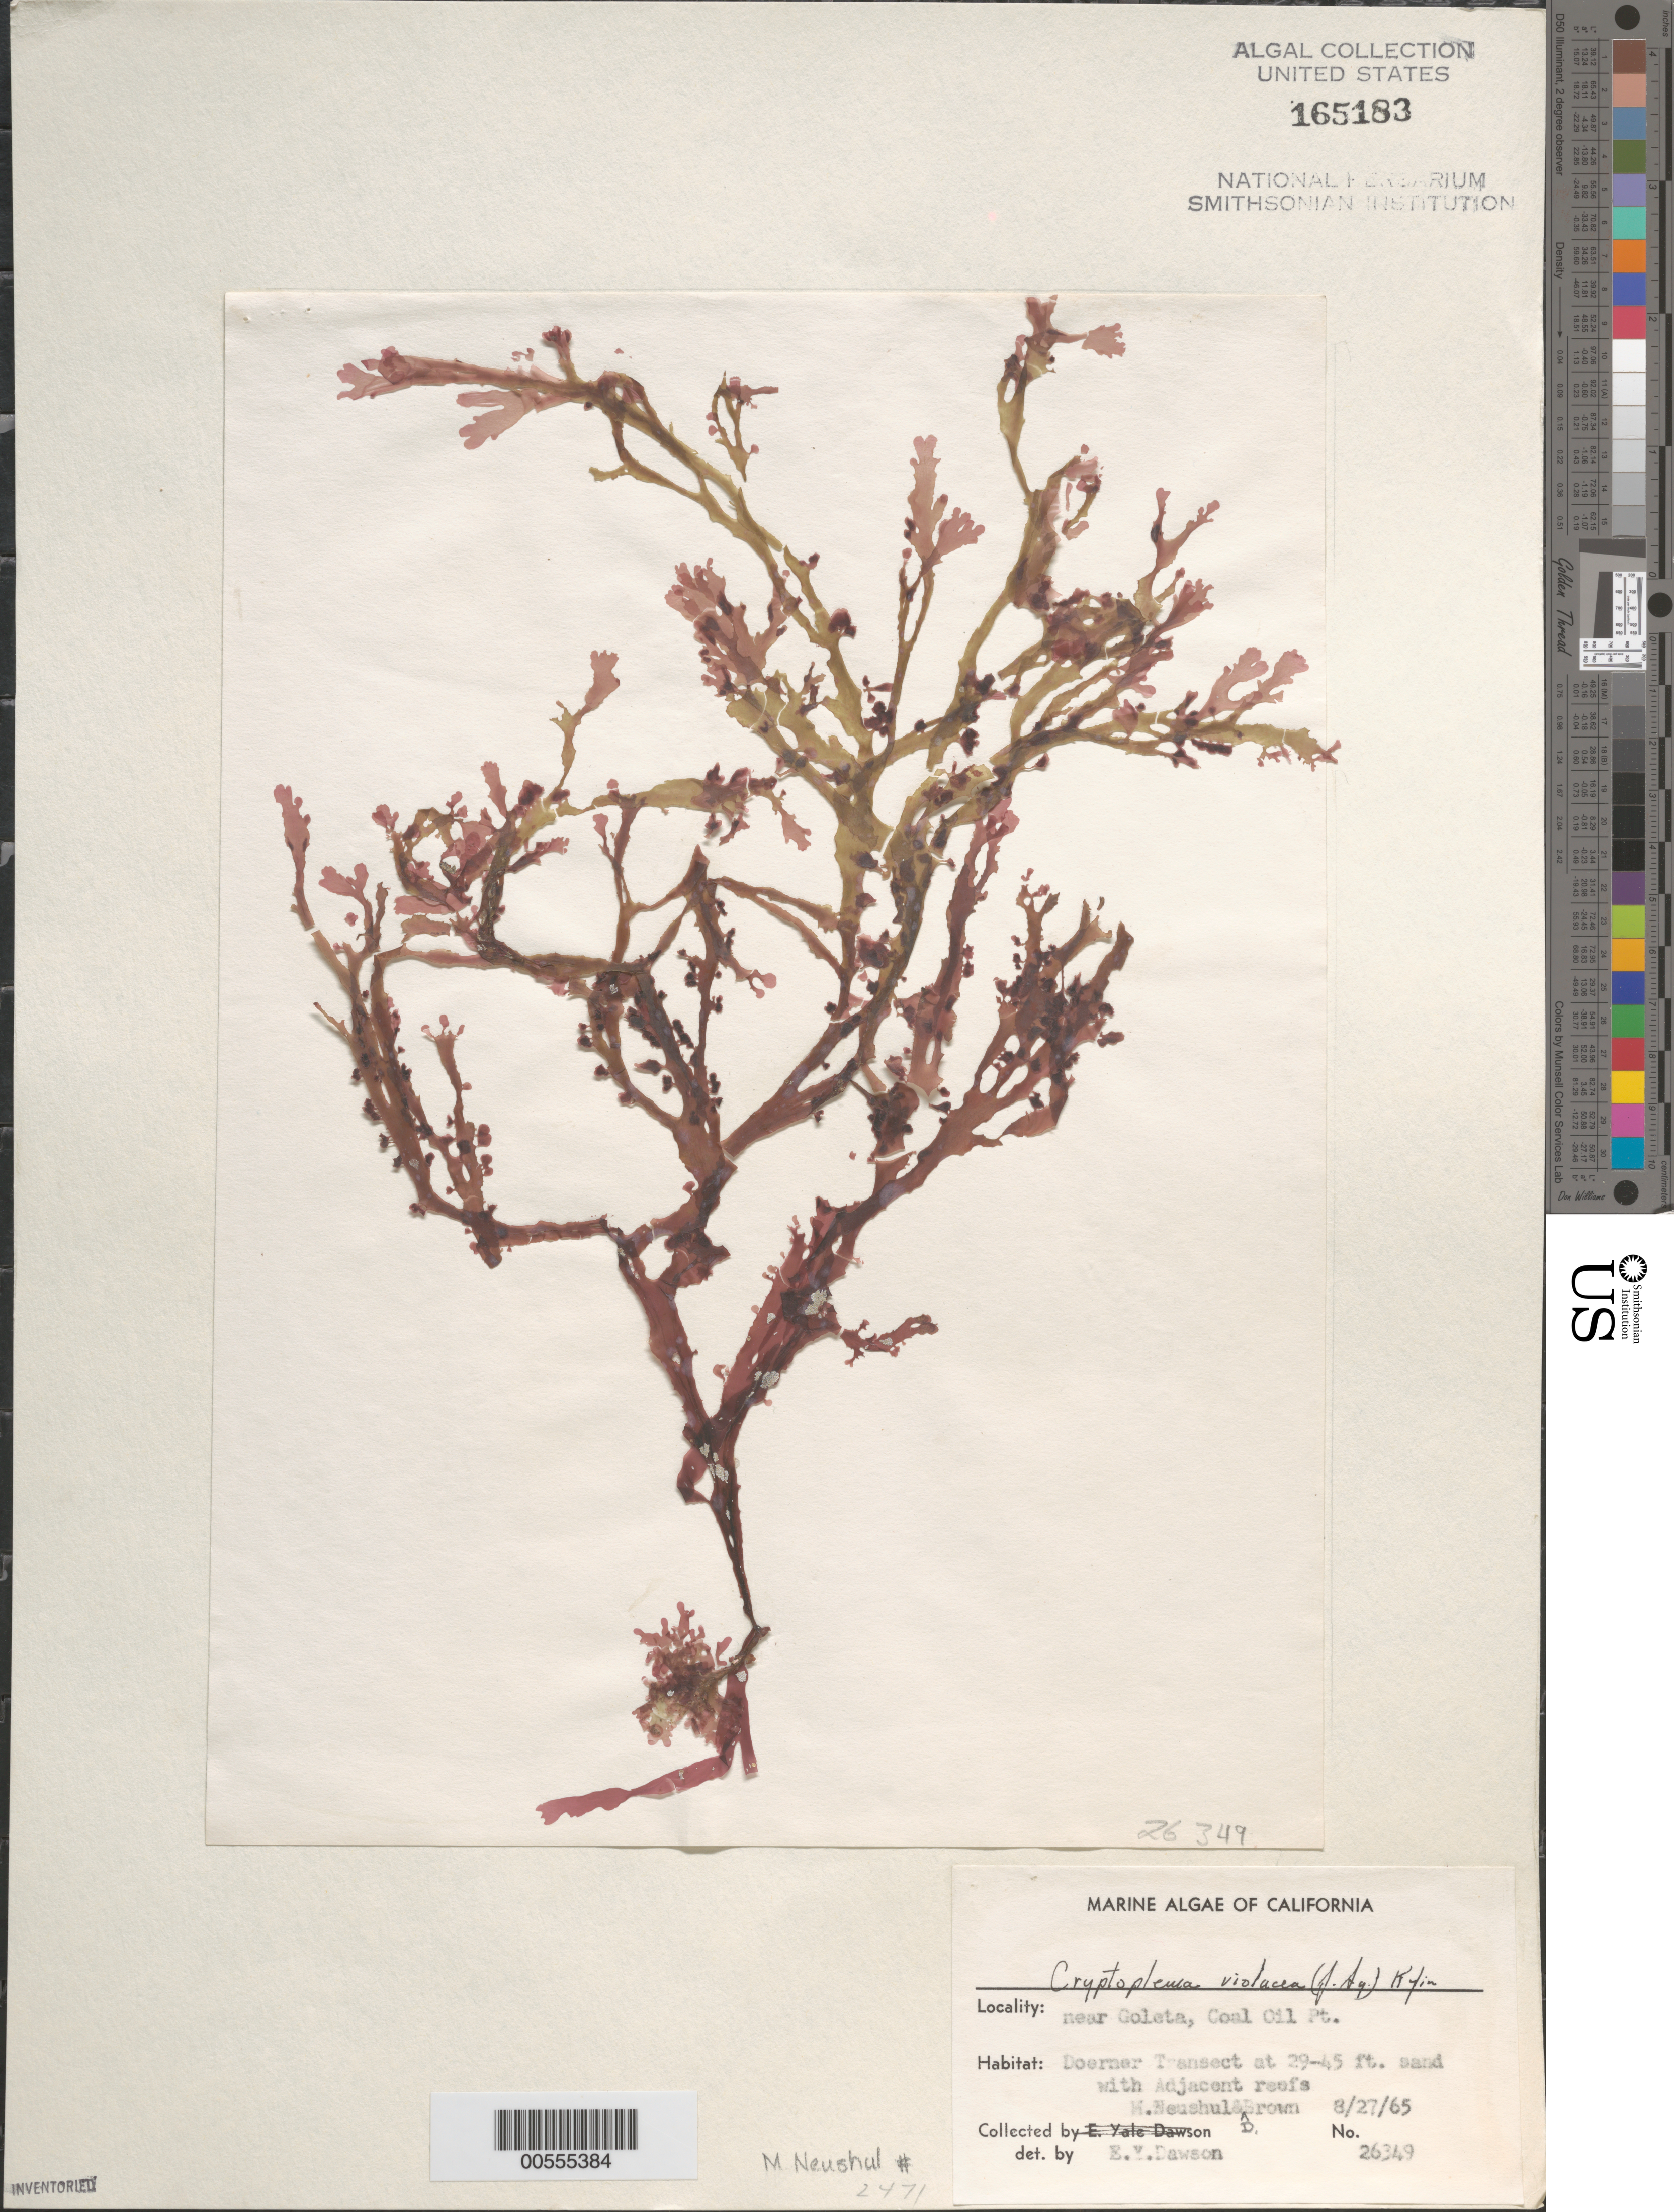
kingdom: Plantae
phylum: Rhodophyta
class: Florideophyceae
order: Ceramiales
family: Delesseriaceae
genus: Cryptopleura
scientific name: Cryptopleura violacea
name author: (J. Ag.) Kylin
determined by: Dawson, E. Y.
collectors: M. Neushul & D. Brown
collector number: Neushul 2471 & EYD 26349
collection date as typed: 27 Aug 1965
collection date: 1965-08-27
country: United States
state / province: California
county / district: Santa Barbara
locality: Coal Oil Point, near Goleta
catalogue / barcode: US 165183